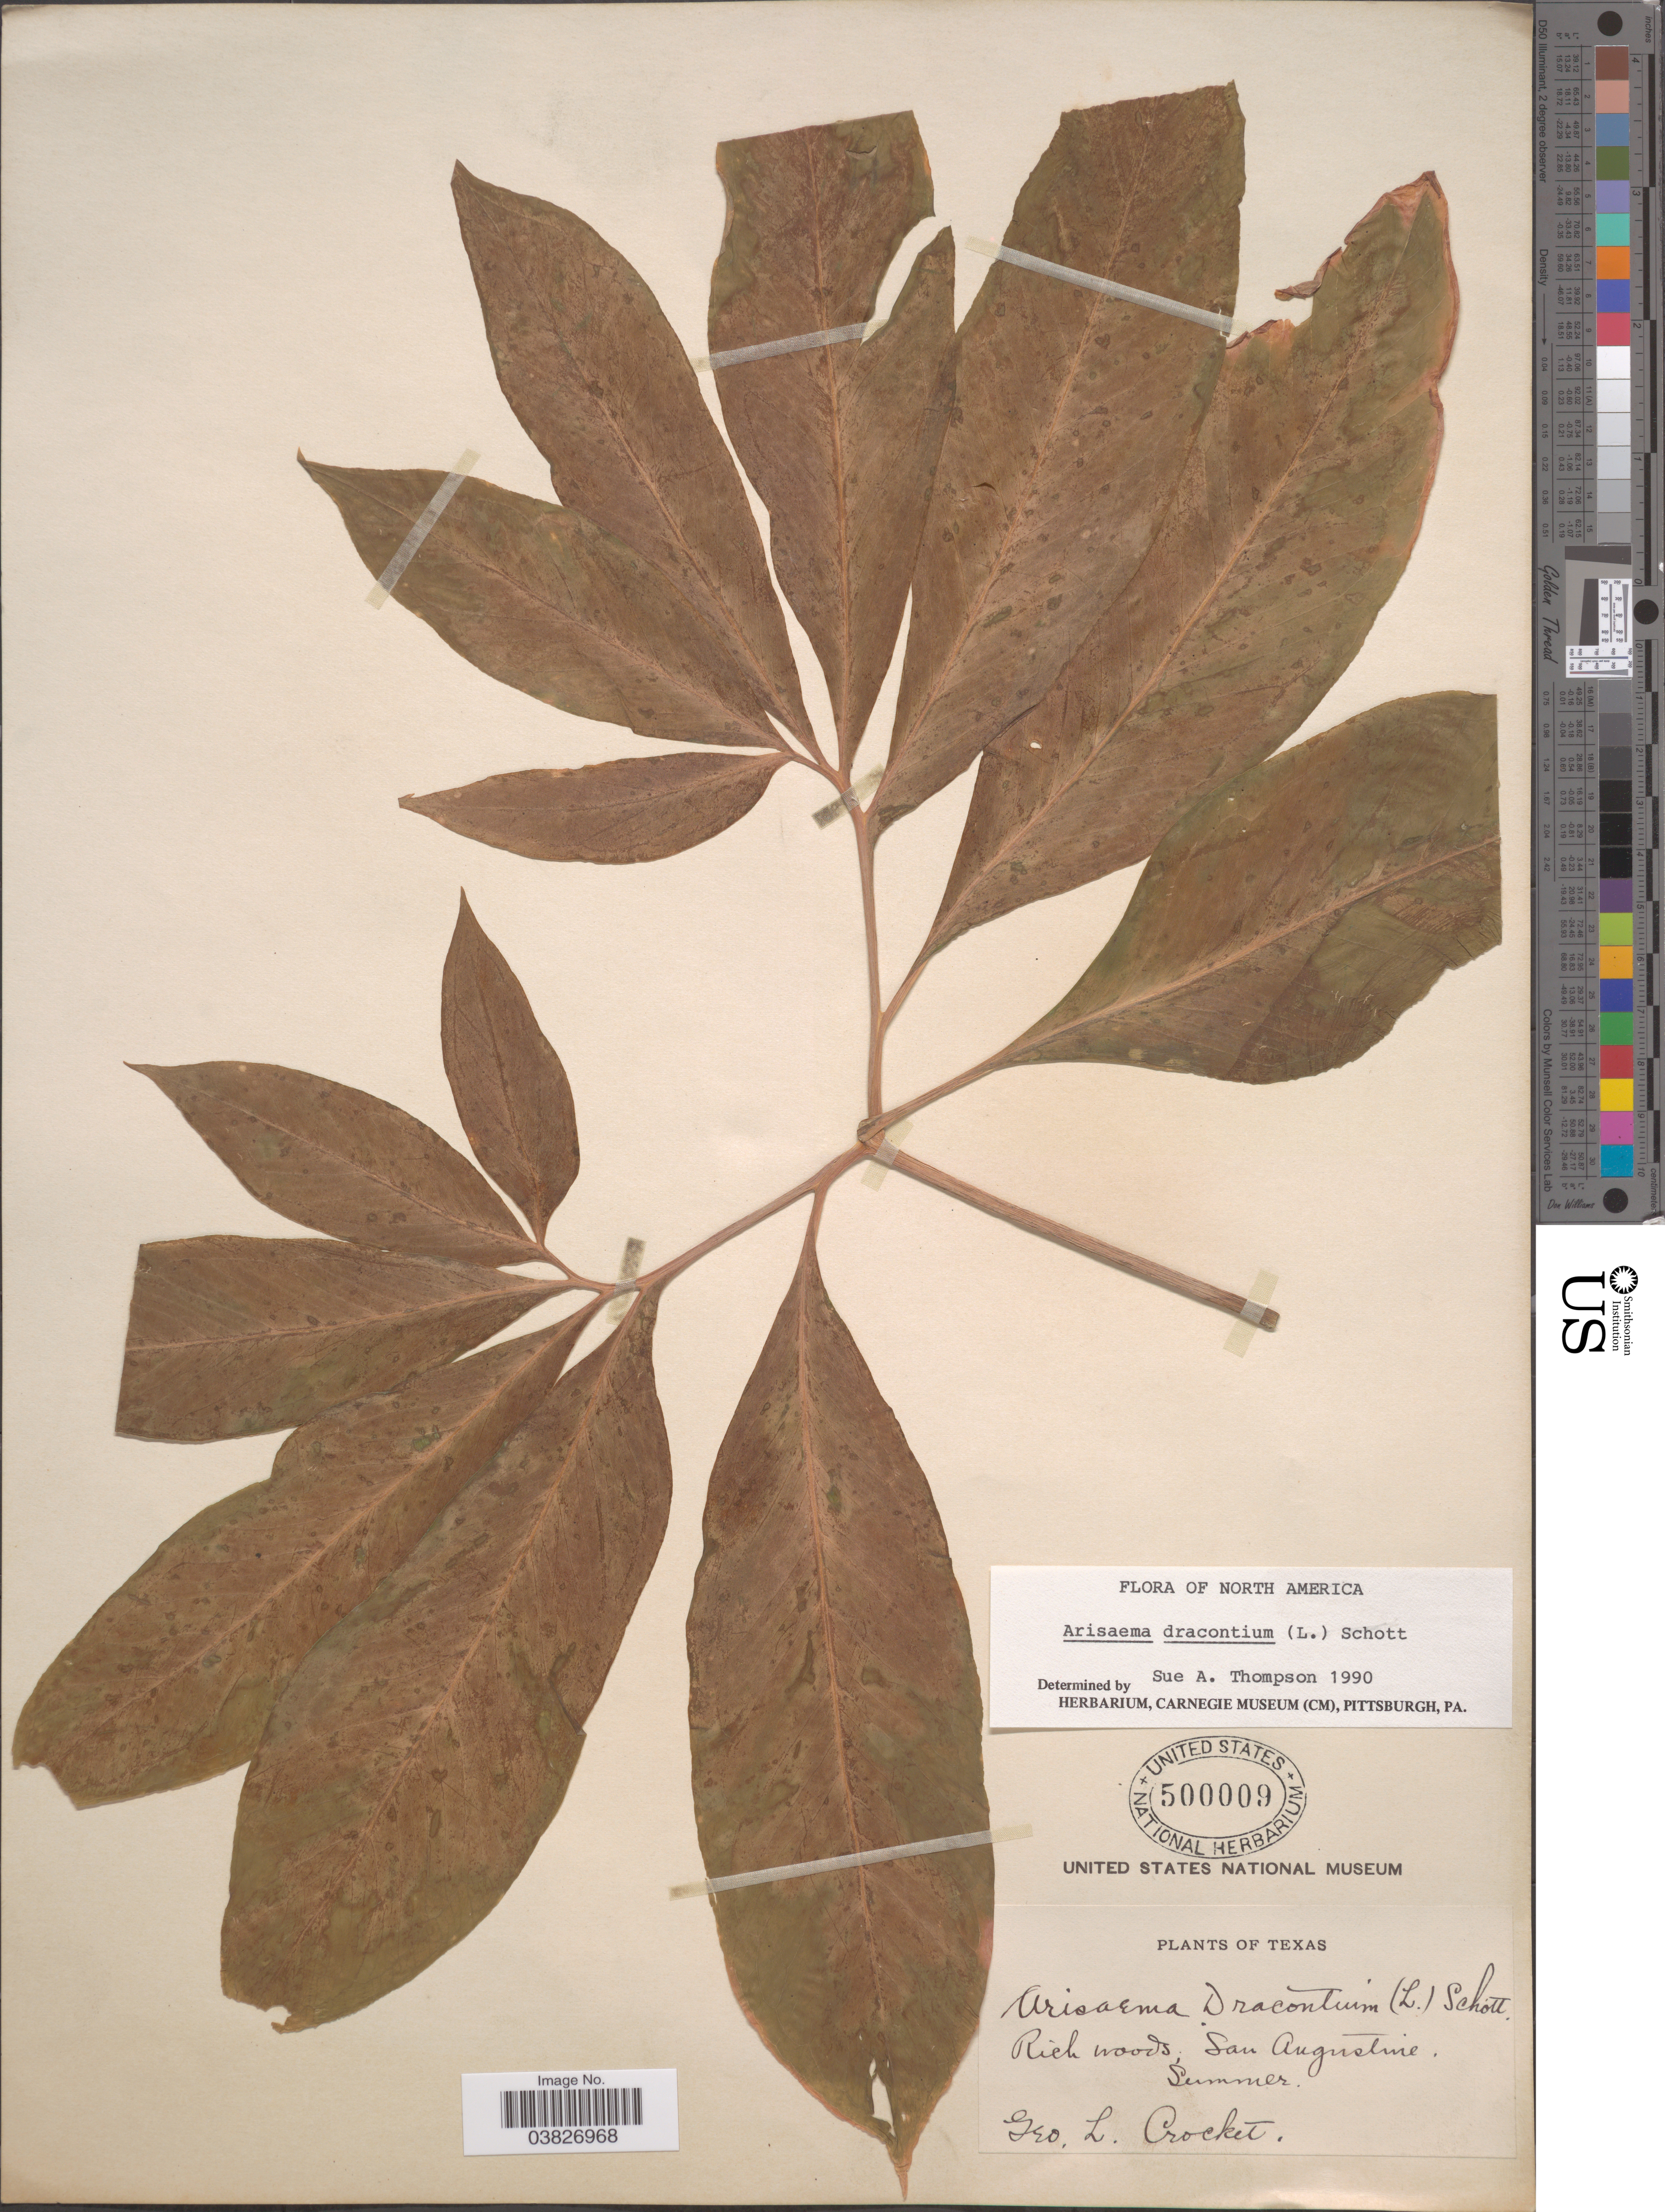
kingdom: Plantae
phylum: Tracheophyta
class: Liliopsida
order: Alismatales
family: Araceae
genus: Arisaema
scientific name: Arisaema dracontium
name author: (L.) Schott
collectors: G. Crocket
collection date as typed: Summer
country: United States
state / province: Texas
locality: Rich woods, San Augustine.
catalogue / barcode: US 500009